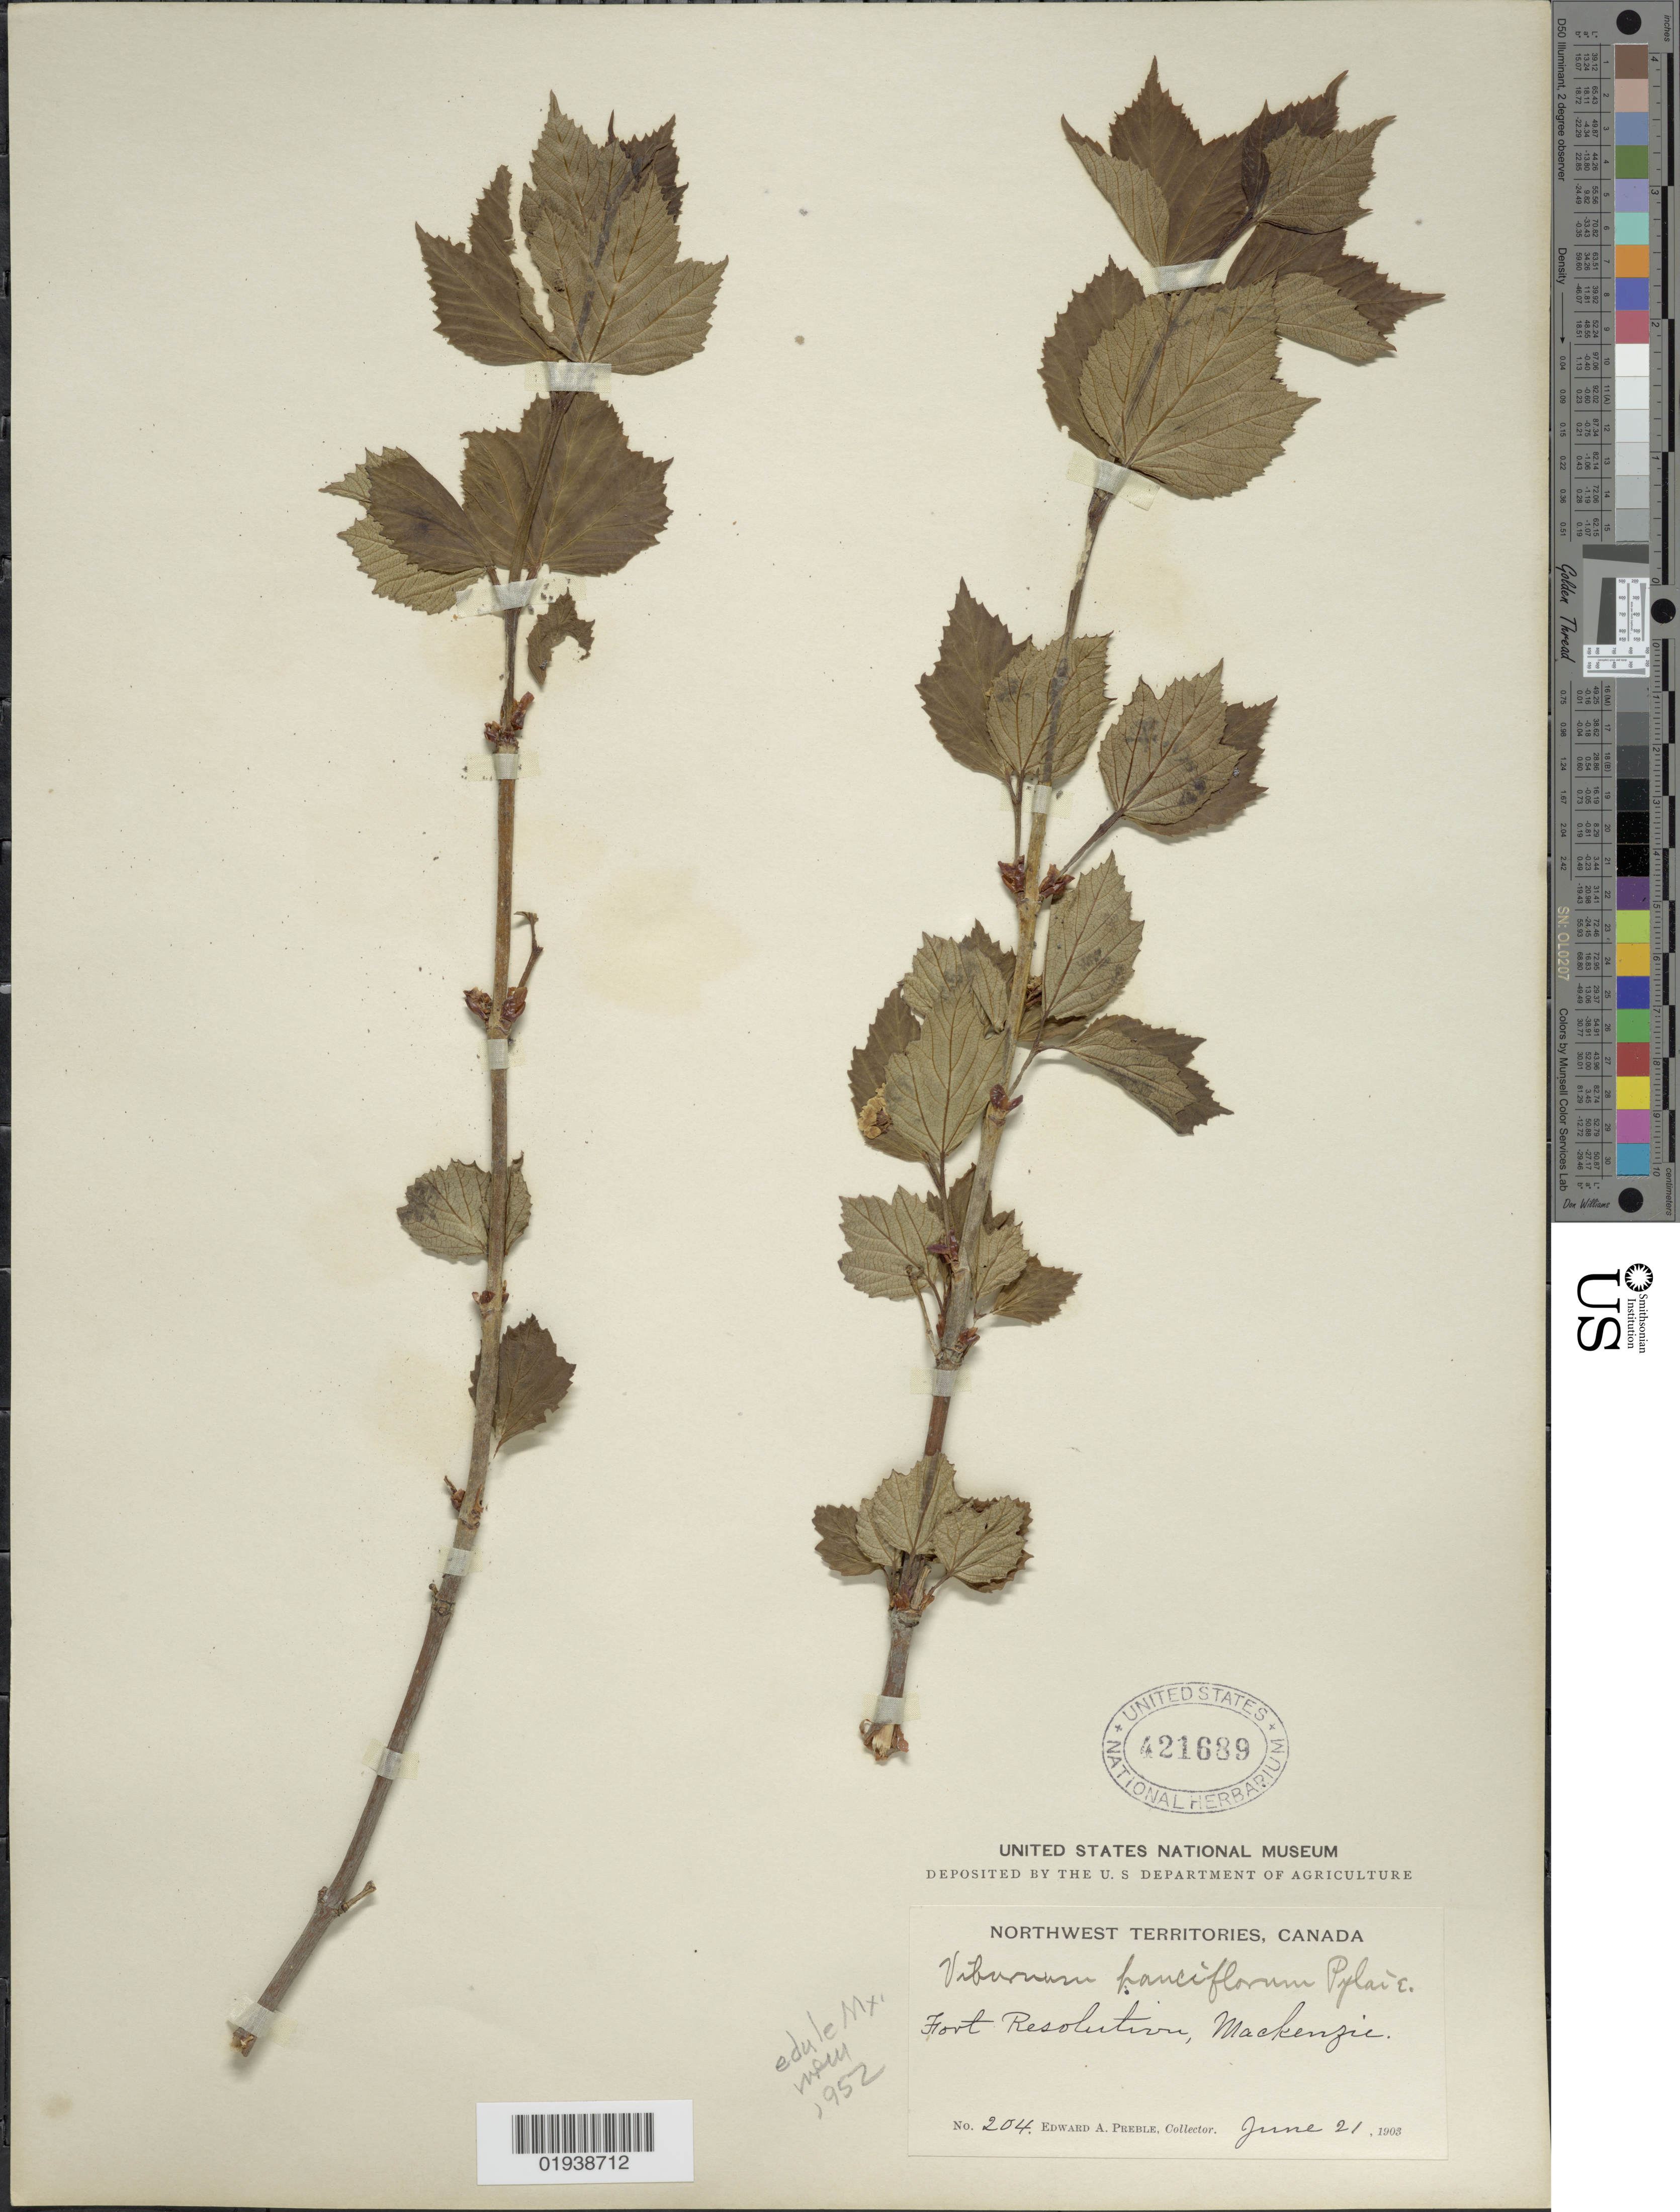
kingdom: Plantae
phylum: Tracheophyta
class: Magnoliopsida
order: Dipsacales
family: Viburnaceae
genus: Viburnum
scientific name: Viburnum edule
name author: (Michx.) Raf.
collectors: E. Preble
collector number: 204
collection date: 1903-06-21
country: Canada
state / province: Northwest Territories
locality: Fort Resolution, Mackenzie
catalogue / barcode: US 421689